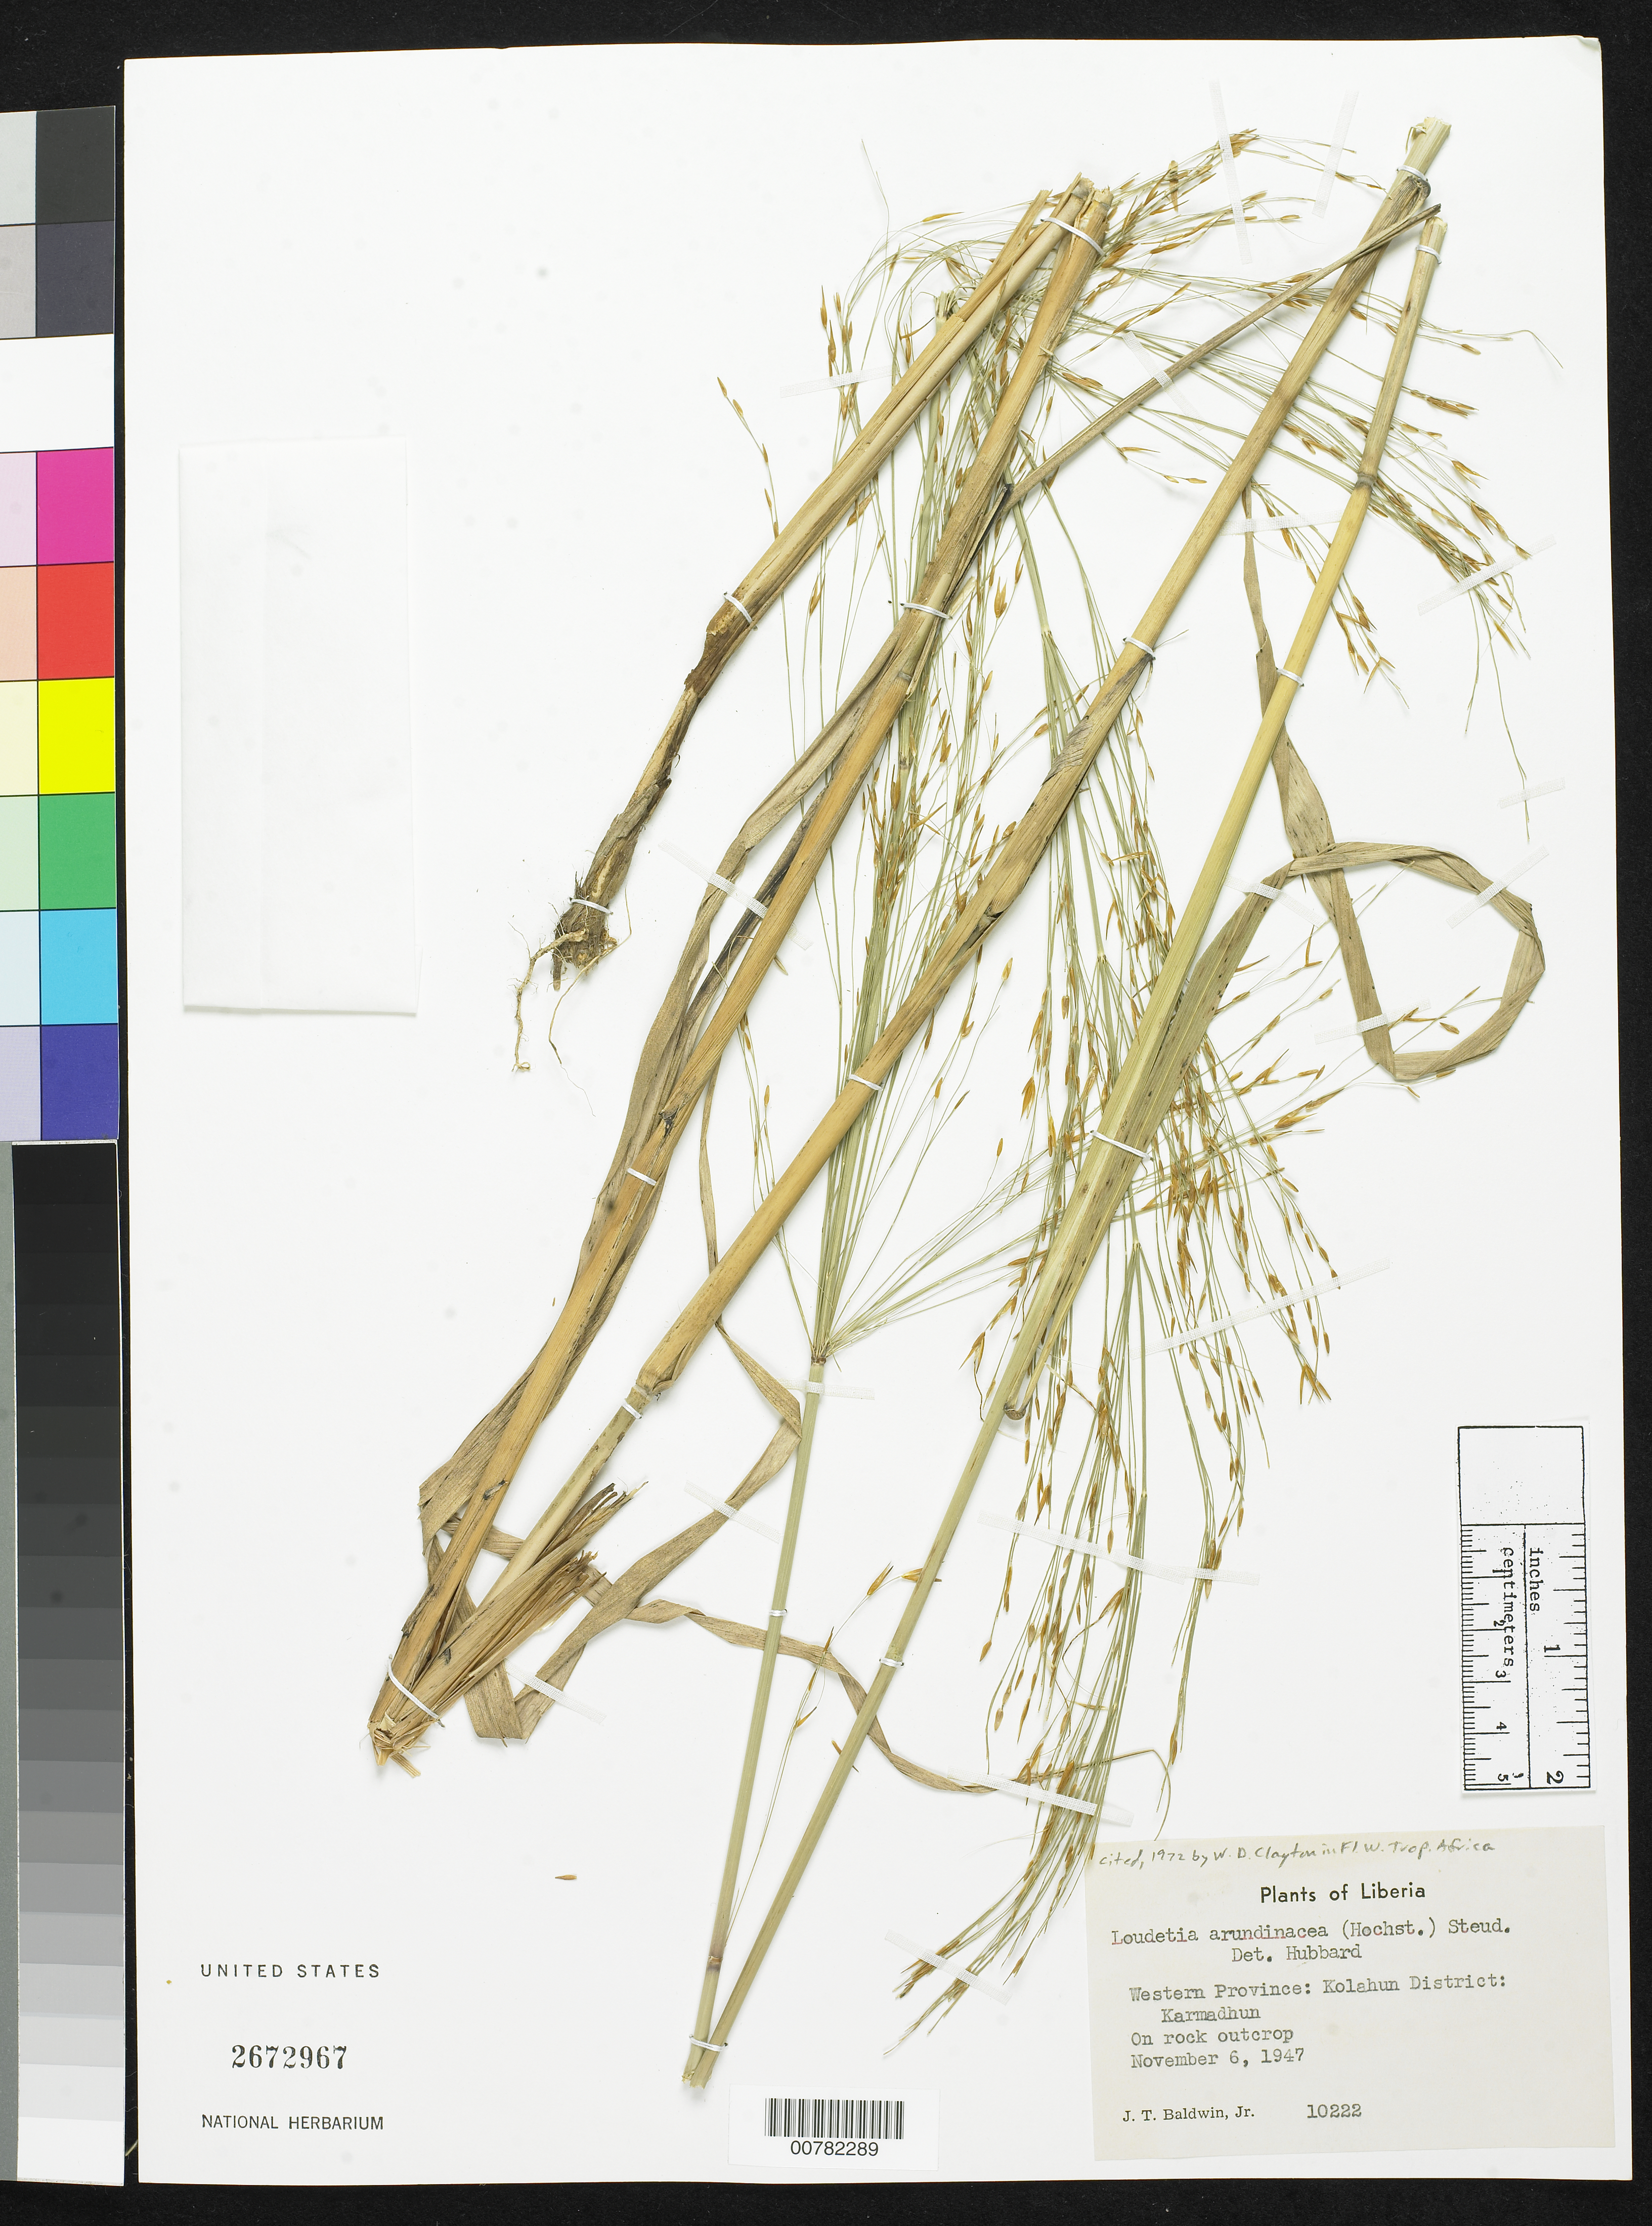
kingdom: Plantae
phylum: Tracheophyta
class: Liliopsida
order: Poales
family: Poaceae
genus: Loudetia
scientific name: Loudetia arundinacea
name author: (Hochst. ex A. Rich.) Steud.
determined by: Hubbard, C. E.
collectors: J. T. Baldwin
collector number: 10222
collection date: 1947-11-06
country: Liberia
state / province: Lofa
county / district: Kolahun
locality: Karmadhum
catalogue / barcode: US 2672967